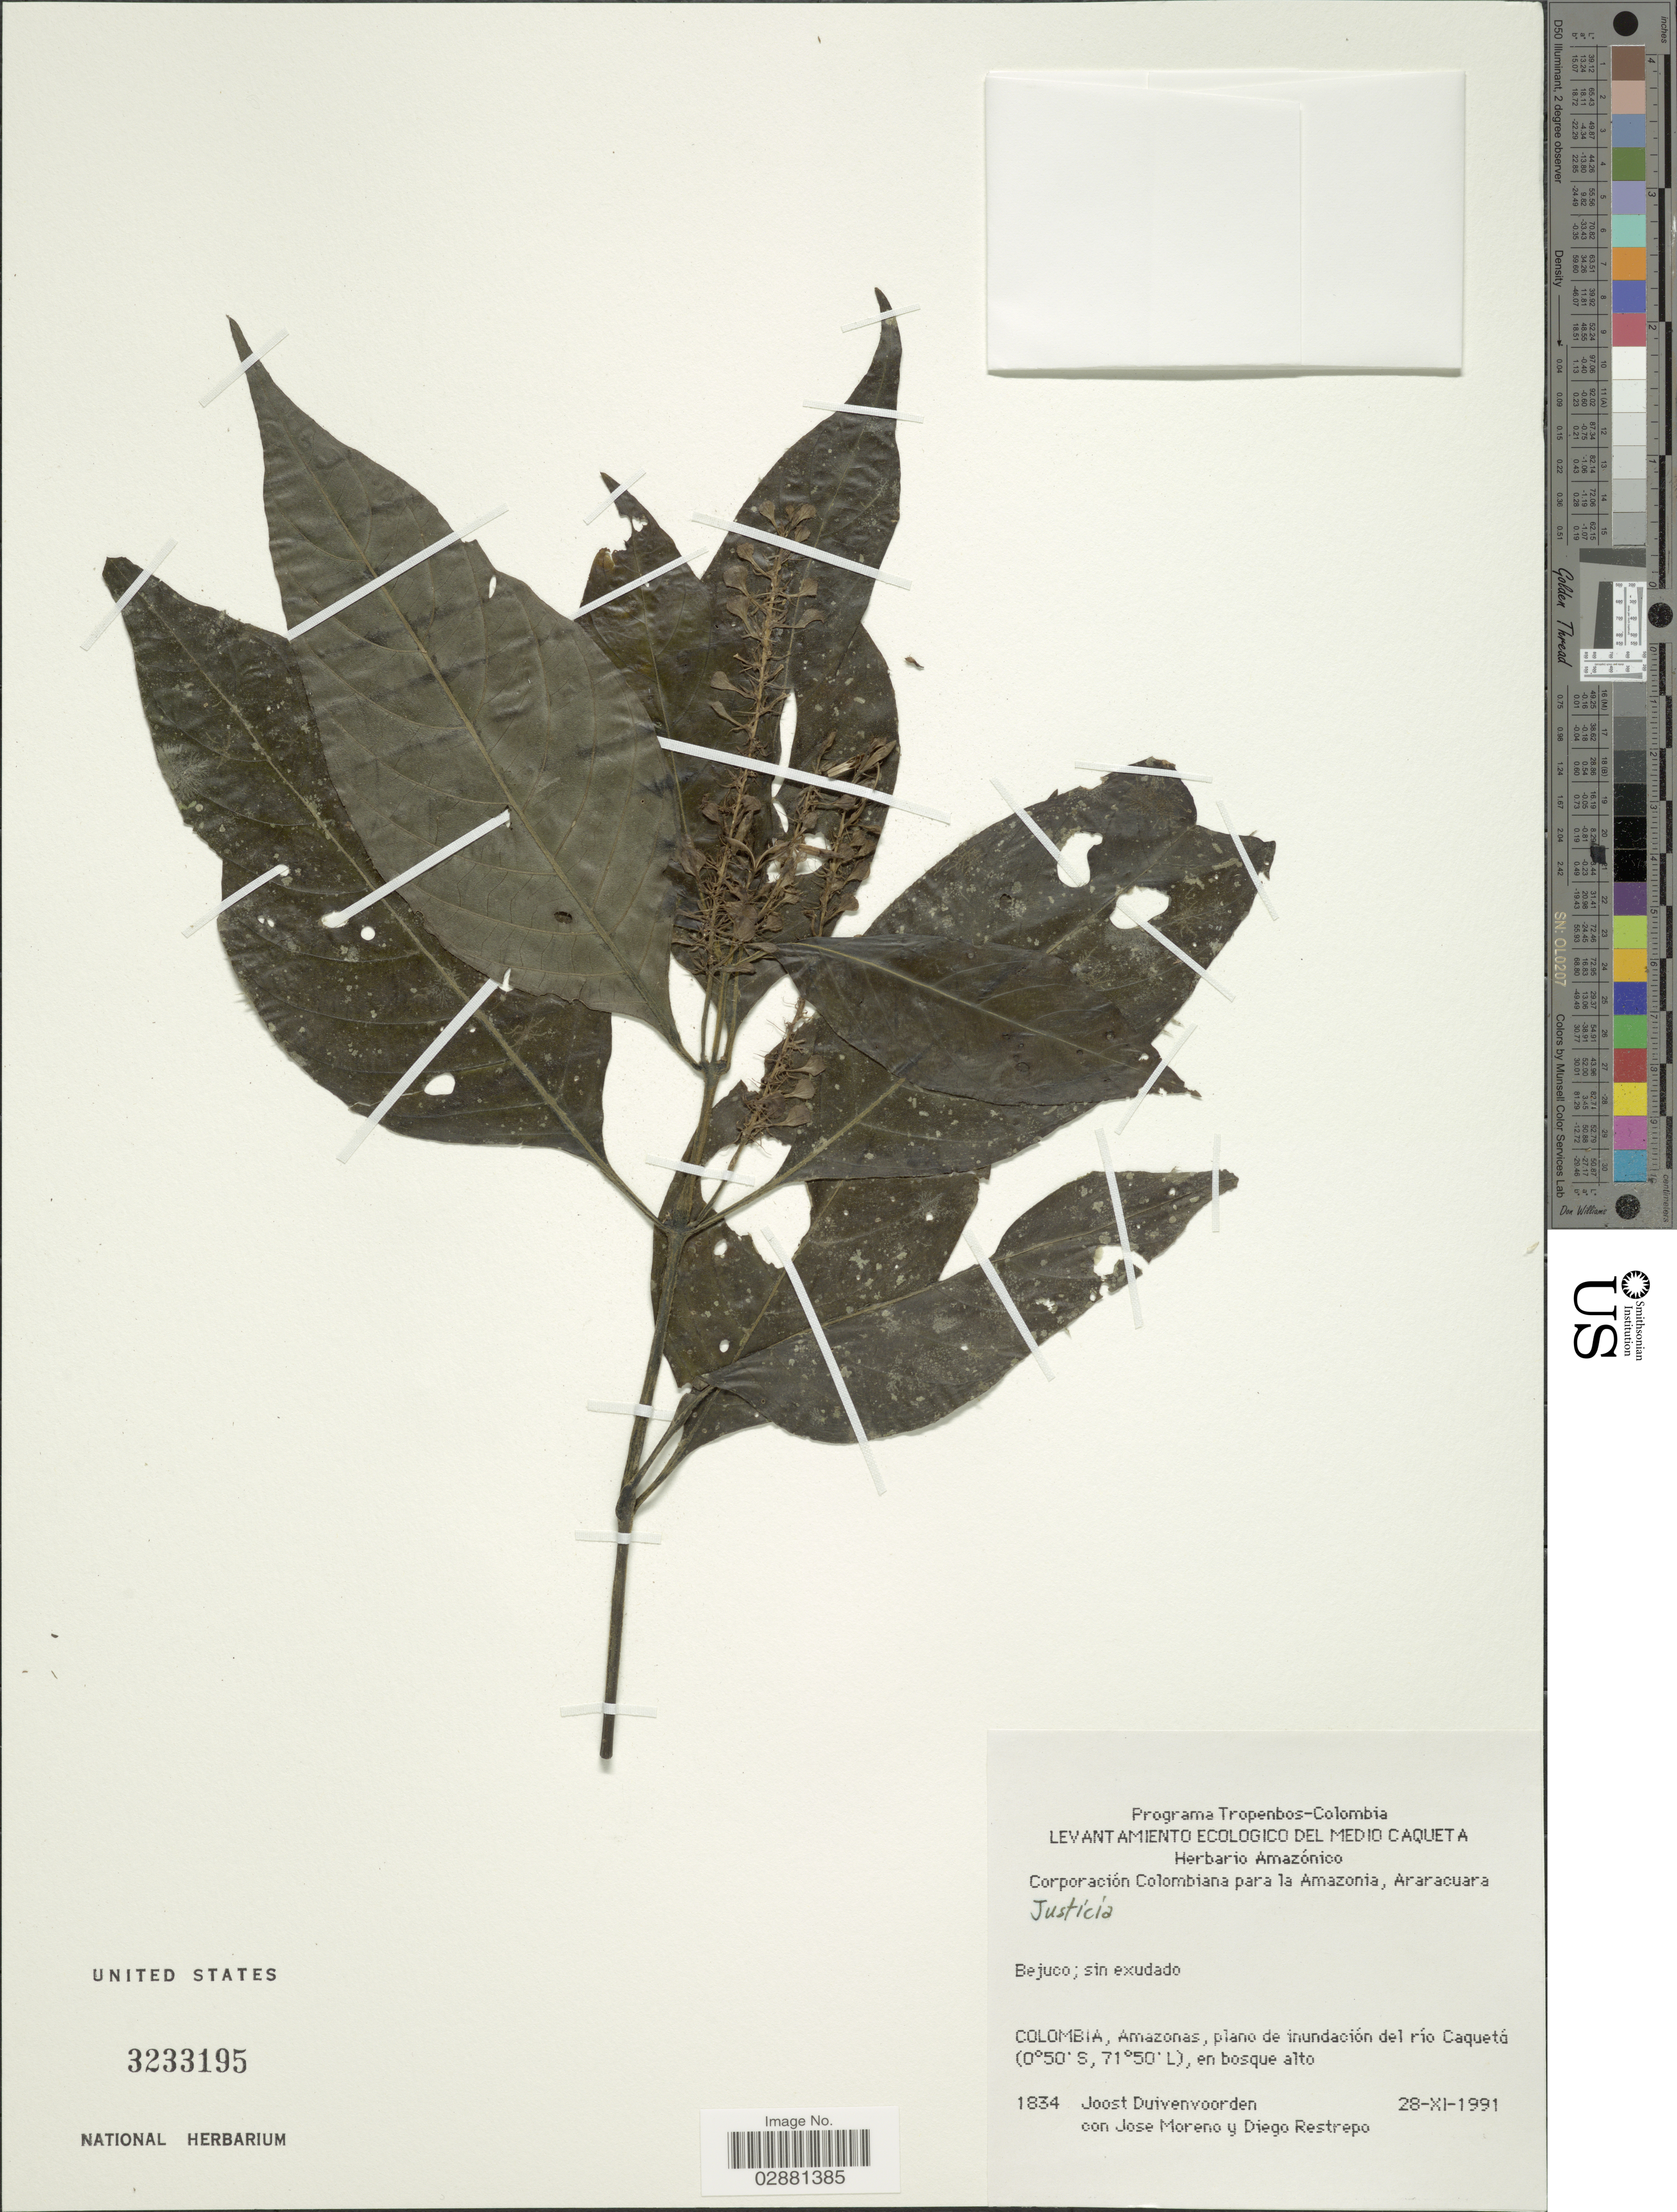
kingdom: Plantae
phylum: Tracheophyta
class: Magnoliopsida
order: Lamiales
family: Acanthaceae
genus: Justicia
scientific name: Justicia sp.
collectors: J. Duivenvoorden, J. Moreno & D. Restrepo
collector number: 1834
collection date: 1991-11-28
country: Colombia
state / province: Amazônas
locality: Plano de inundación del río Caquetá, Corporación Colombiana para la Amazonia, Araracuara.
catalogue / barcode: US 3233195